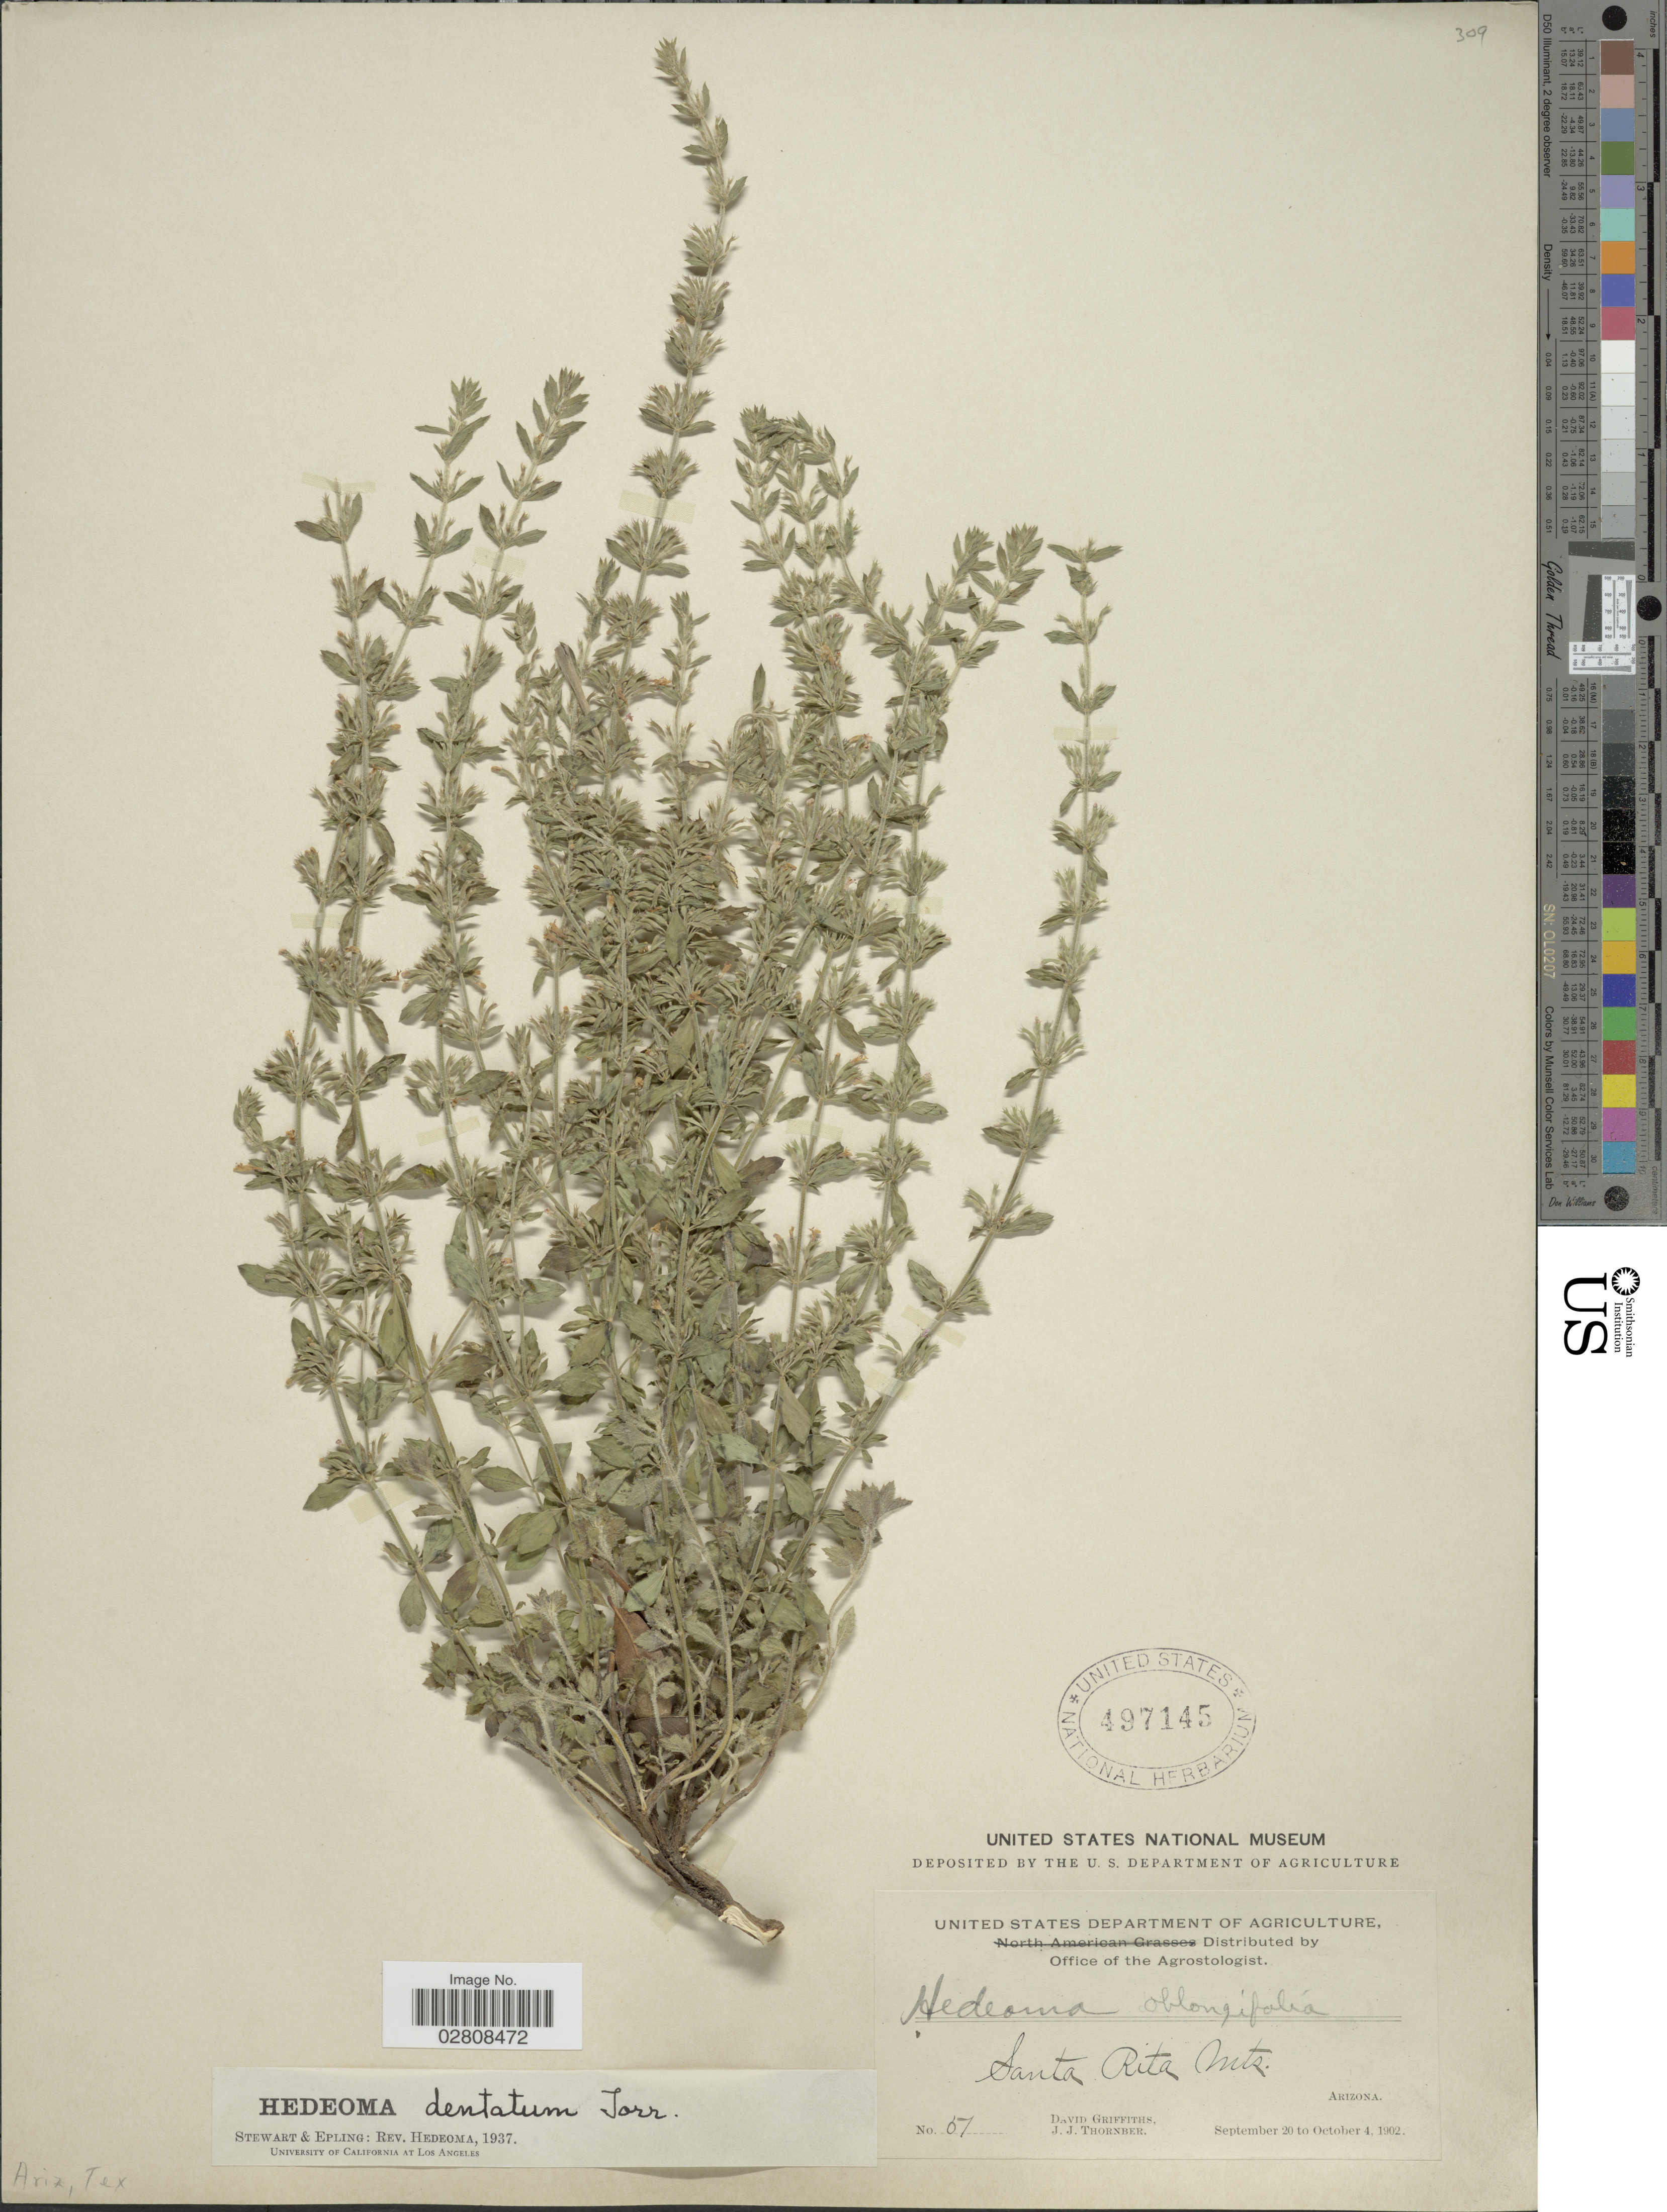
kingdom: Plantae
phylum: Tracheophyta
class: Magnoliopsida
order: Lamiales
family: Lamiaceae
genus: Hedeoma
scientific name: Hedeoma dentata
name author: Torr.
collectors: D. Griffiths & J. Thornber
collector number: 57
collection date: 1902-09-20/1902-10-04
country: United States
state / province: Arizona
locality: Santa Rita Mts.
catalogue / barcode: US 497145